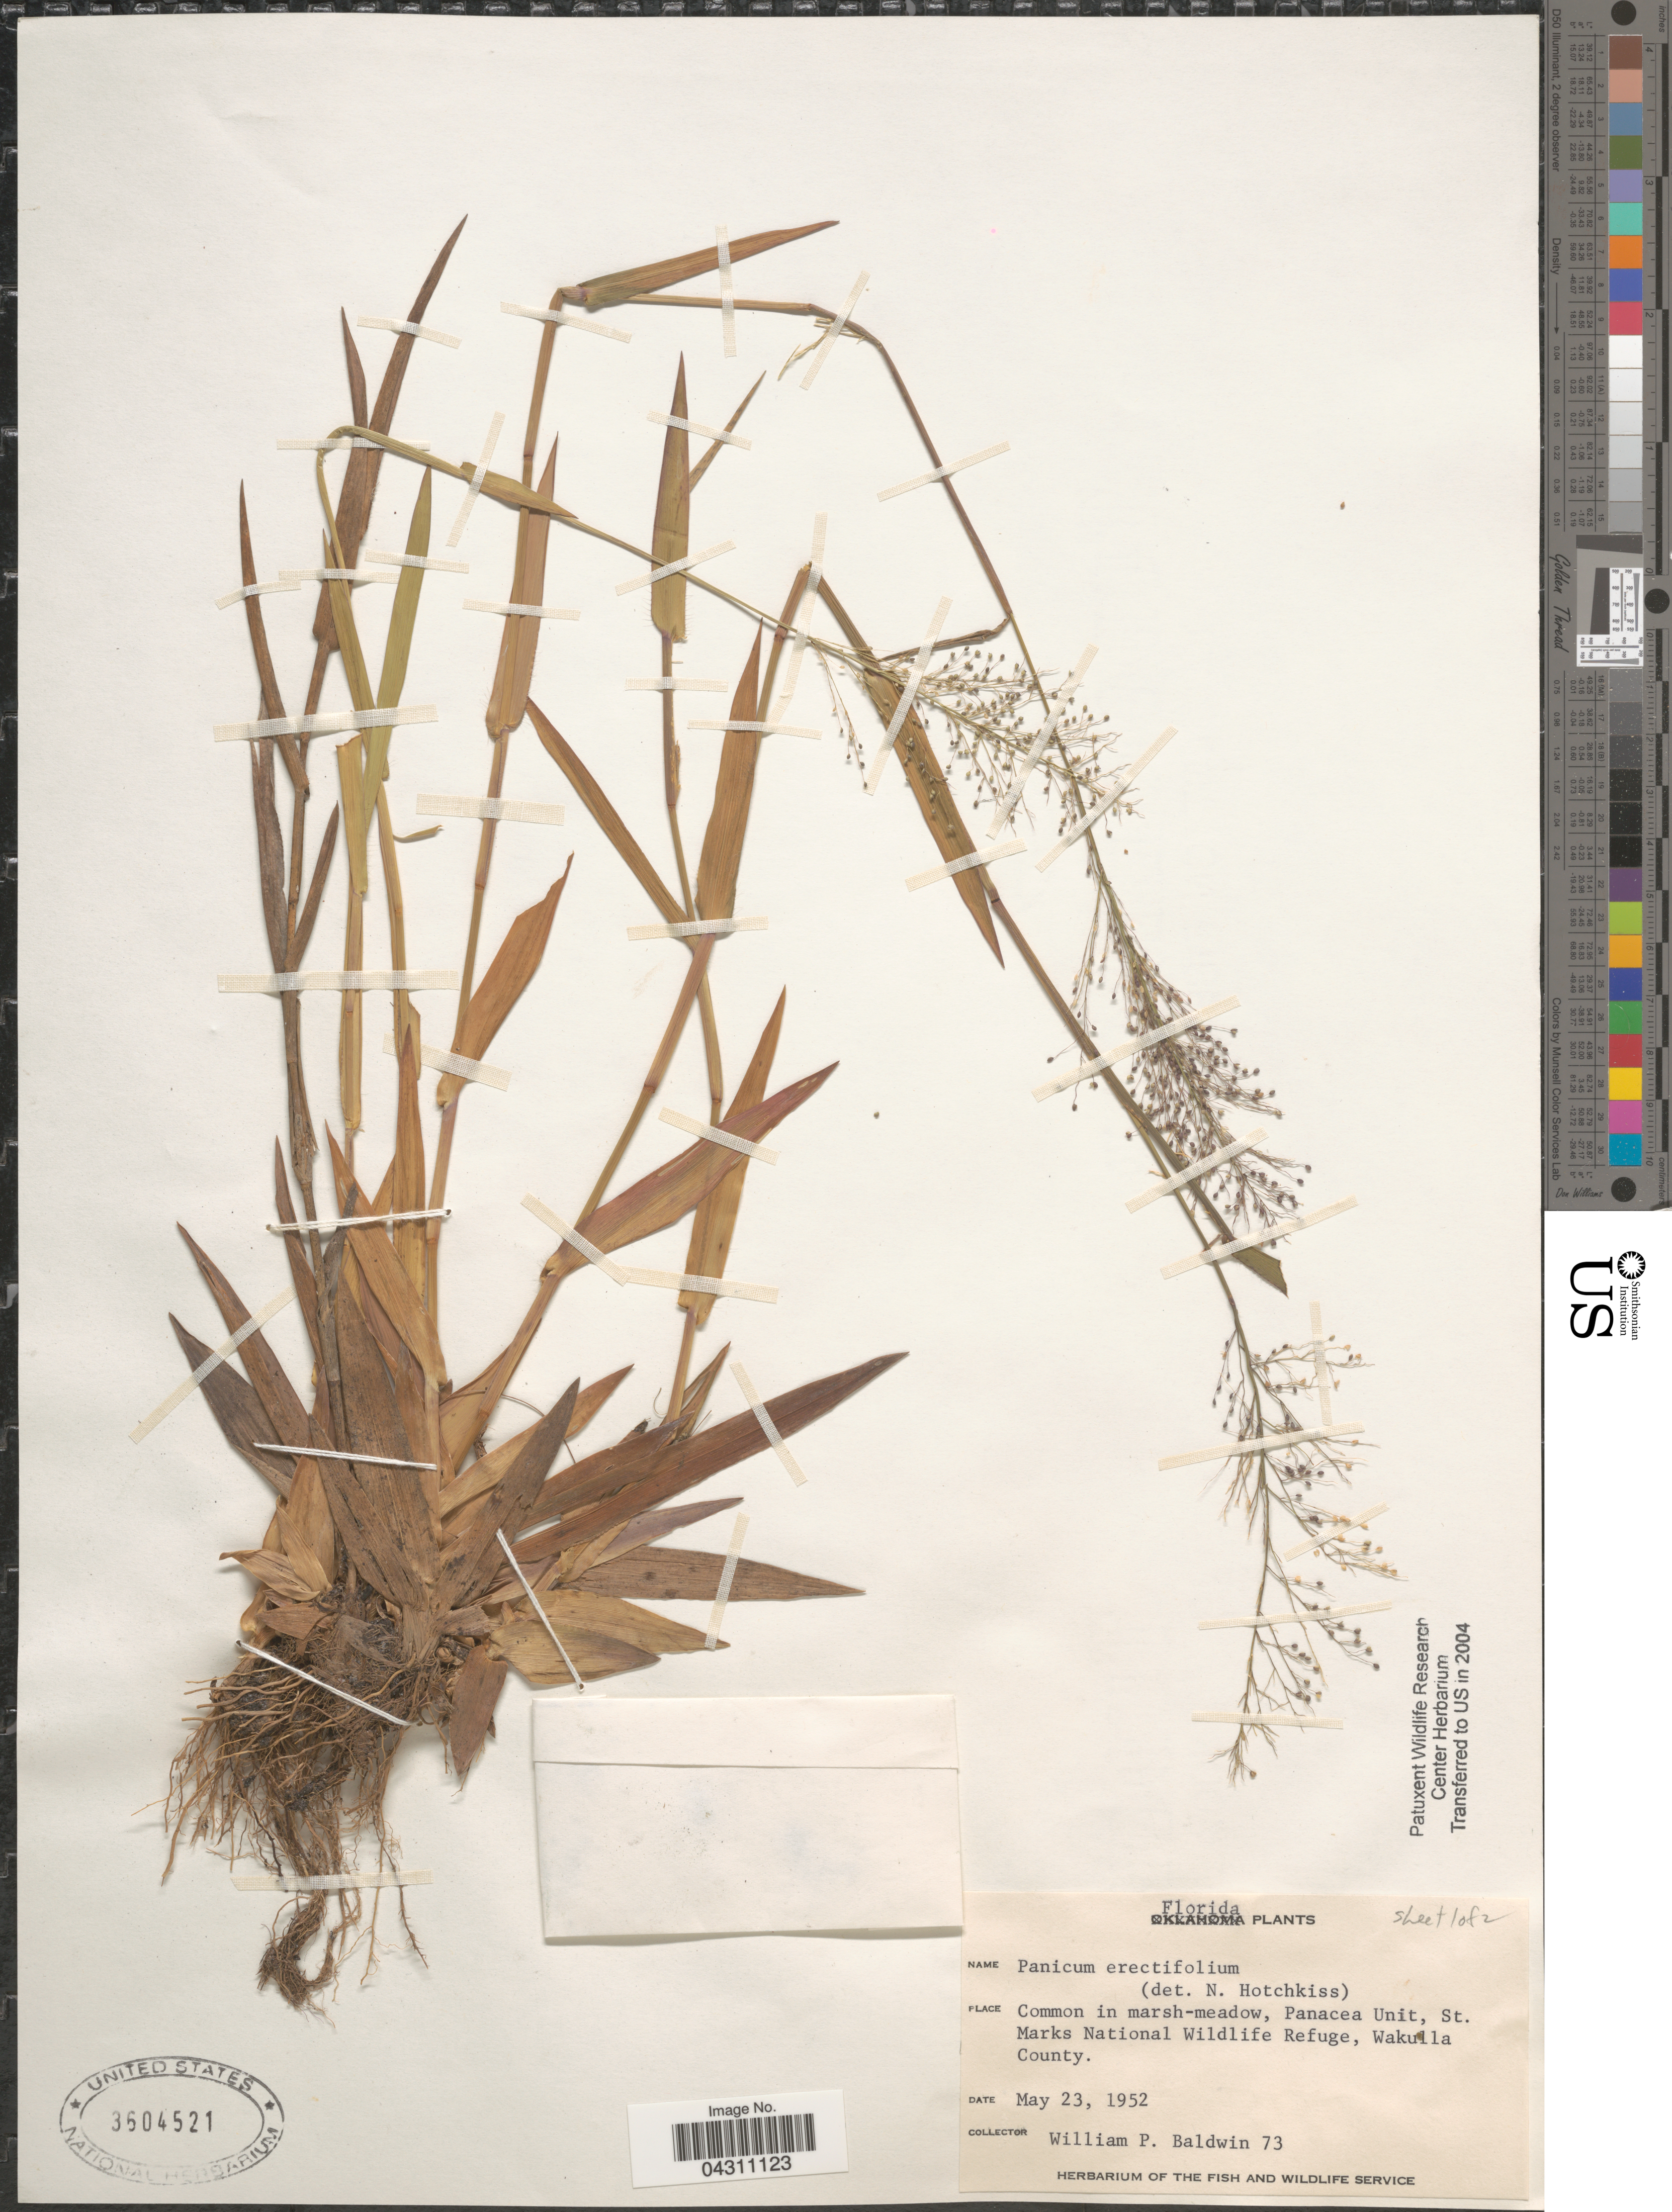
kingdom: Plantae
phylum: Tracheophyta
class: Liliopsida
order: Poales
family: Poaceae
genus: Dichanthelium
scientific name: Dichanthelium sphaerocarpon var. floridanum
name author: (Vasey) Davidse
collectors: W. Baldwin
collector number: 73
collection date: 1952-05-23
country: United States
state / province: Florida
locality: Common in marsh-meadow, Panacea Unit, St. Marks National Wildlife Refuge, Wakulla County.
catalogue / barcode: US 3604521